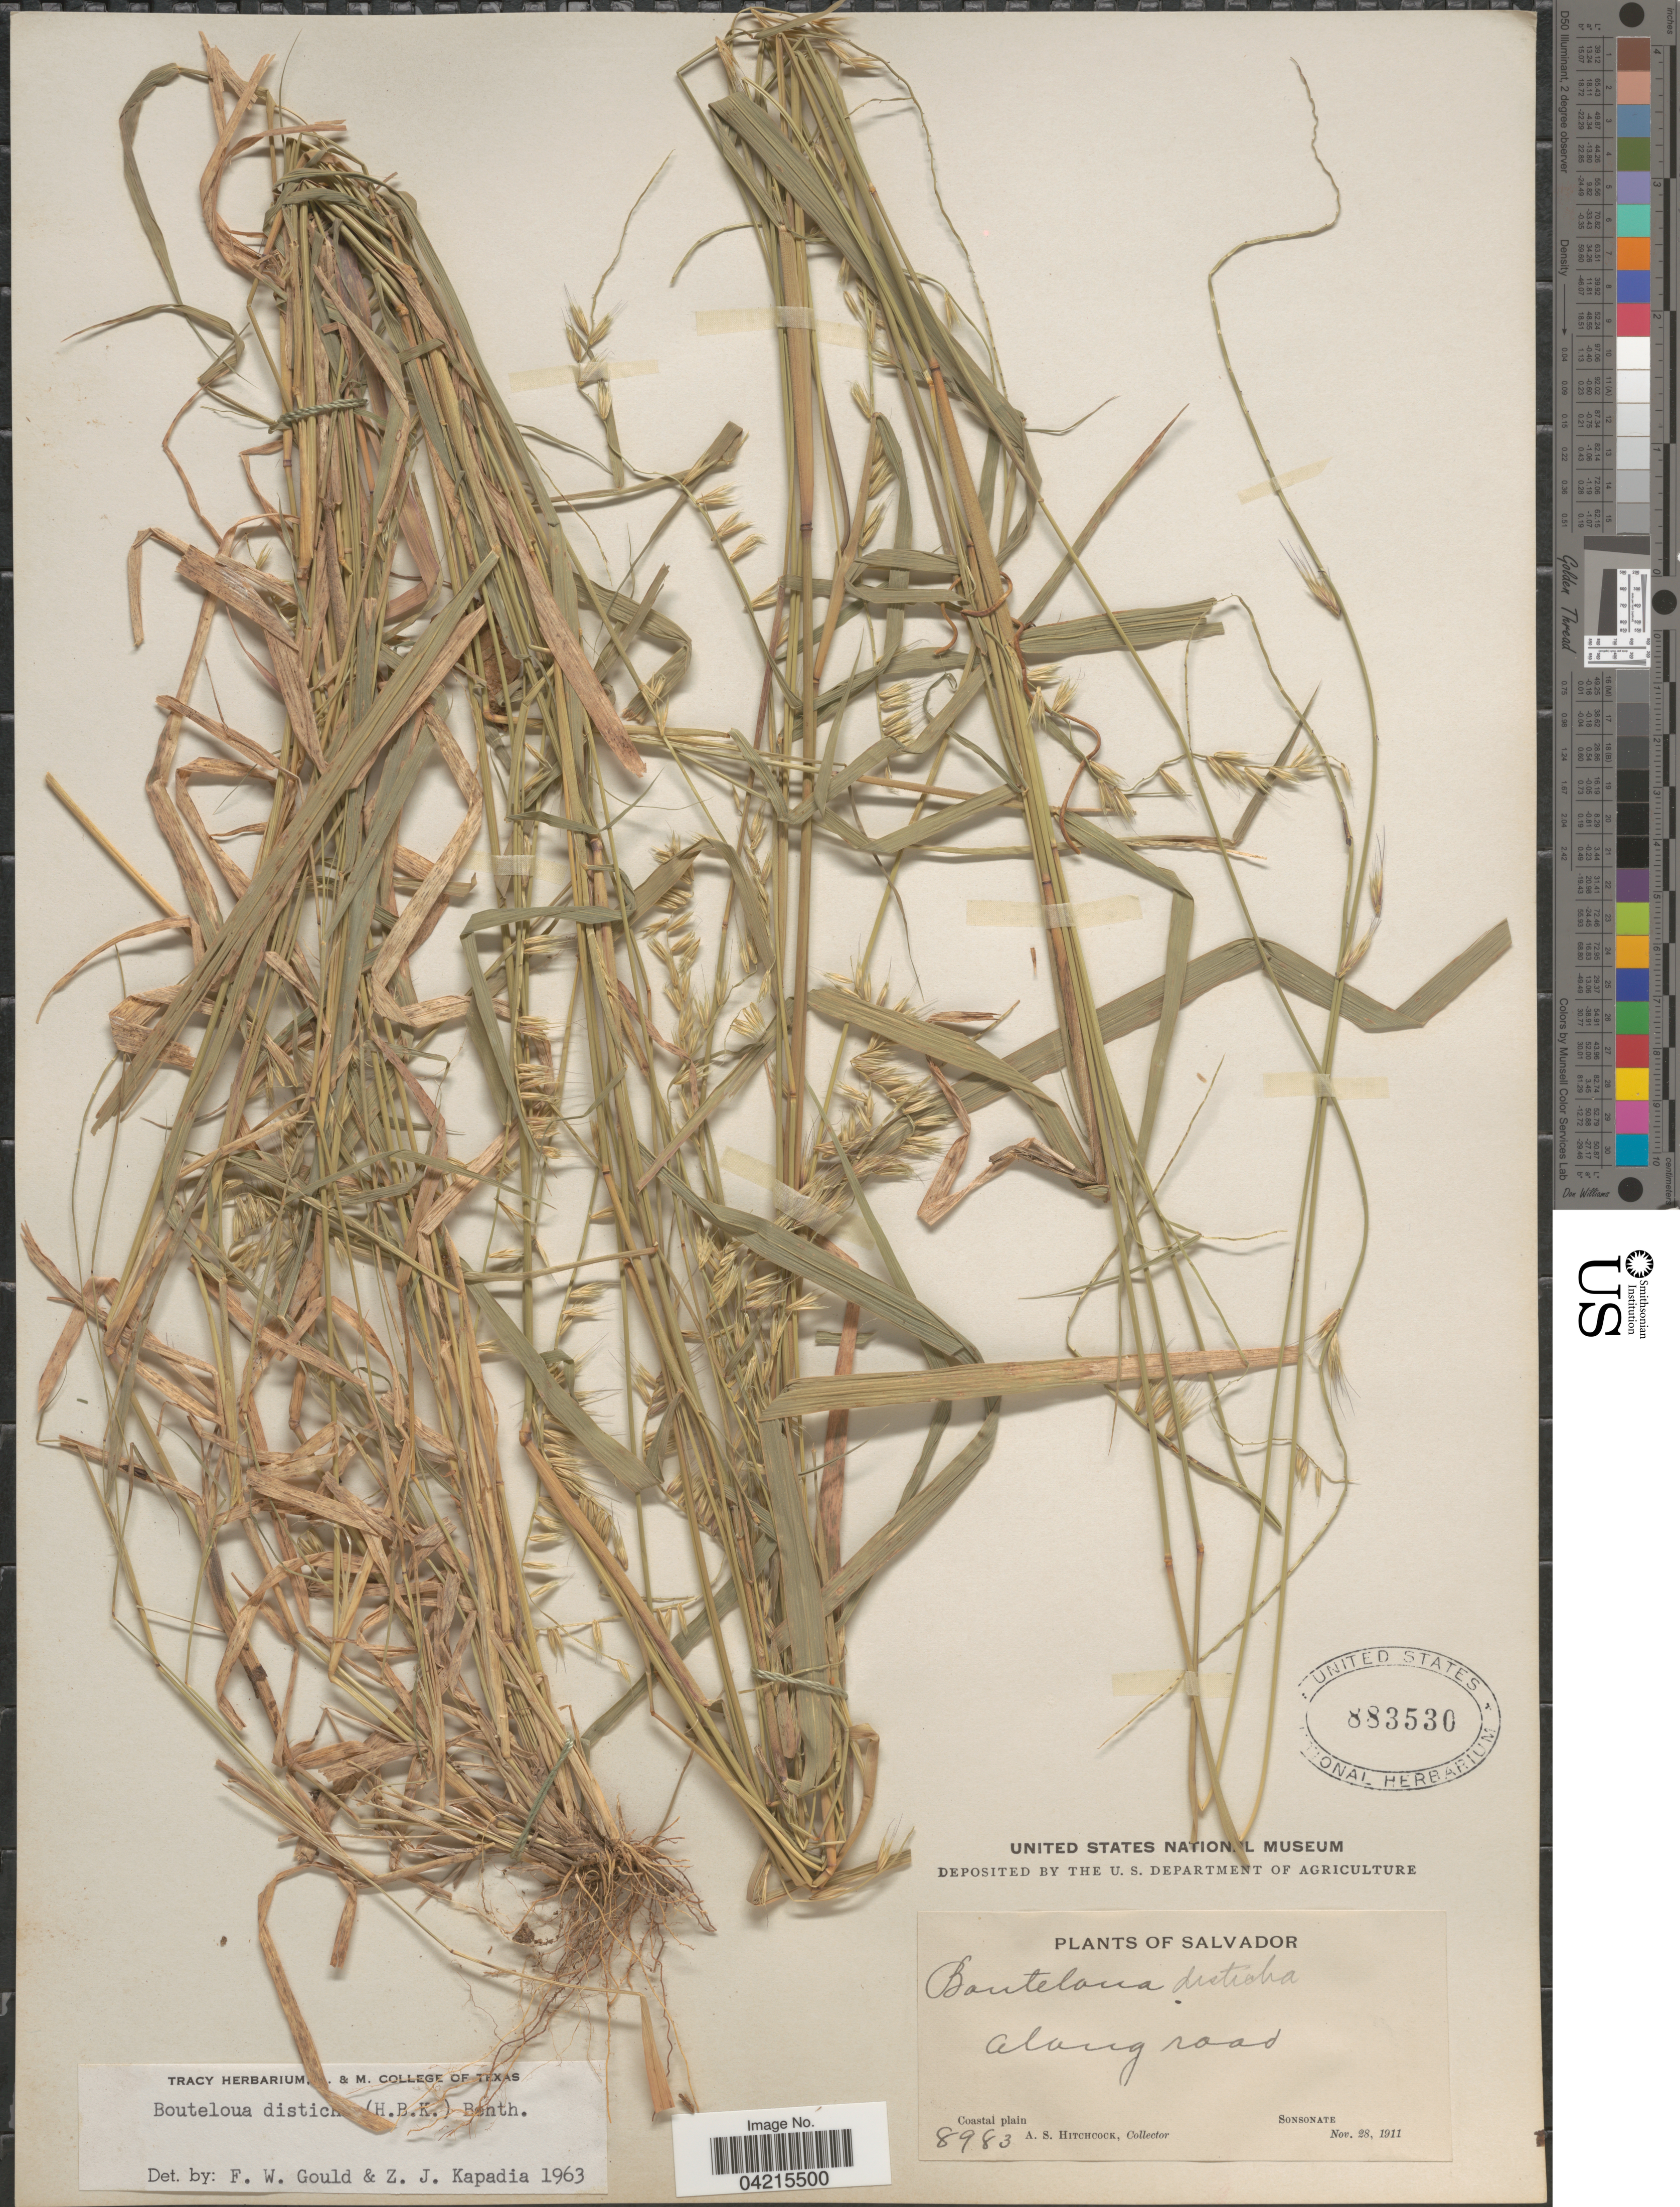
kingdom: Plantae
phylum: Tracheophyta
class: Liliopsida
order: Poales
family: Poaceae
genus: Bouteloua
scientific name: Bouteloua disticha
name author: (Kunth) Benth.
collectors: A. S. Hitchcock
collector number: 8983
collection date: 1911-11-28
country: El Salvador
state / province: Sonsonate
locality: Along road. Coastal plain.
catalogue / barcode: US 883530